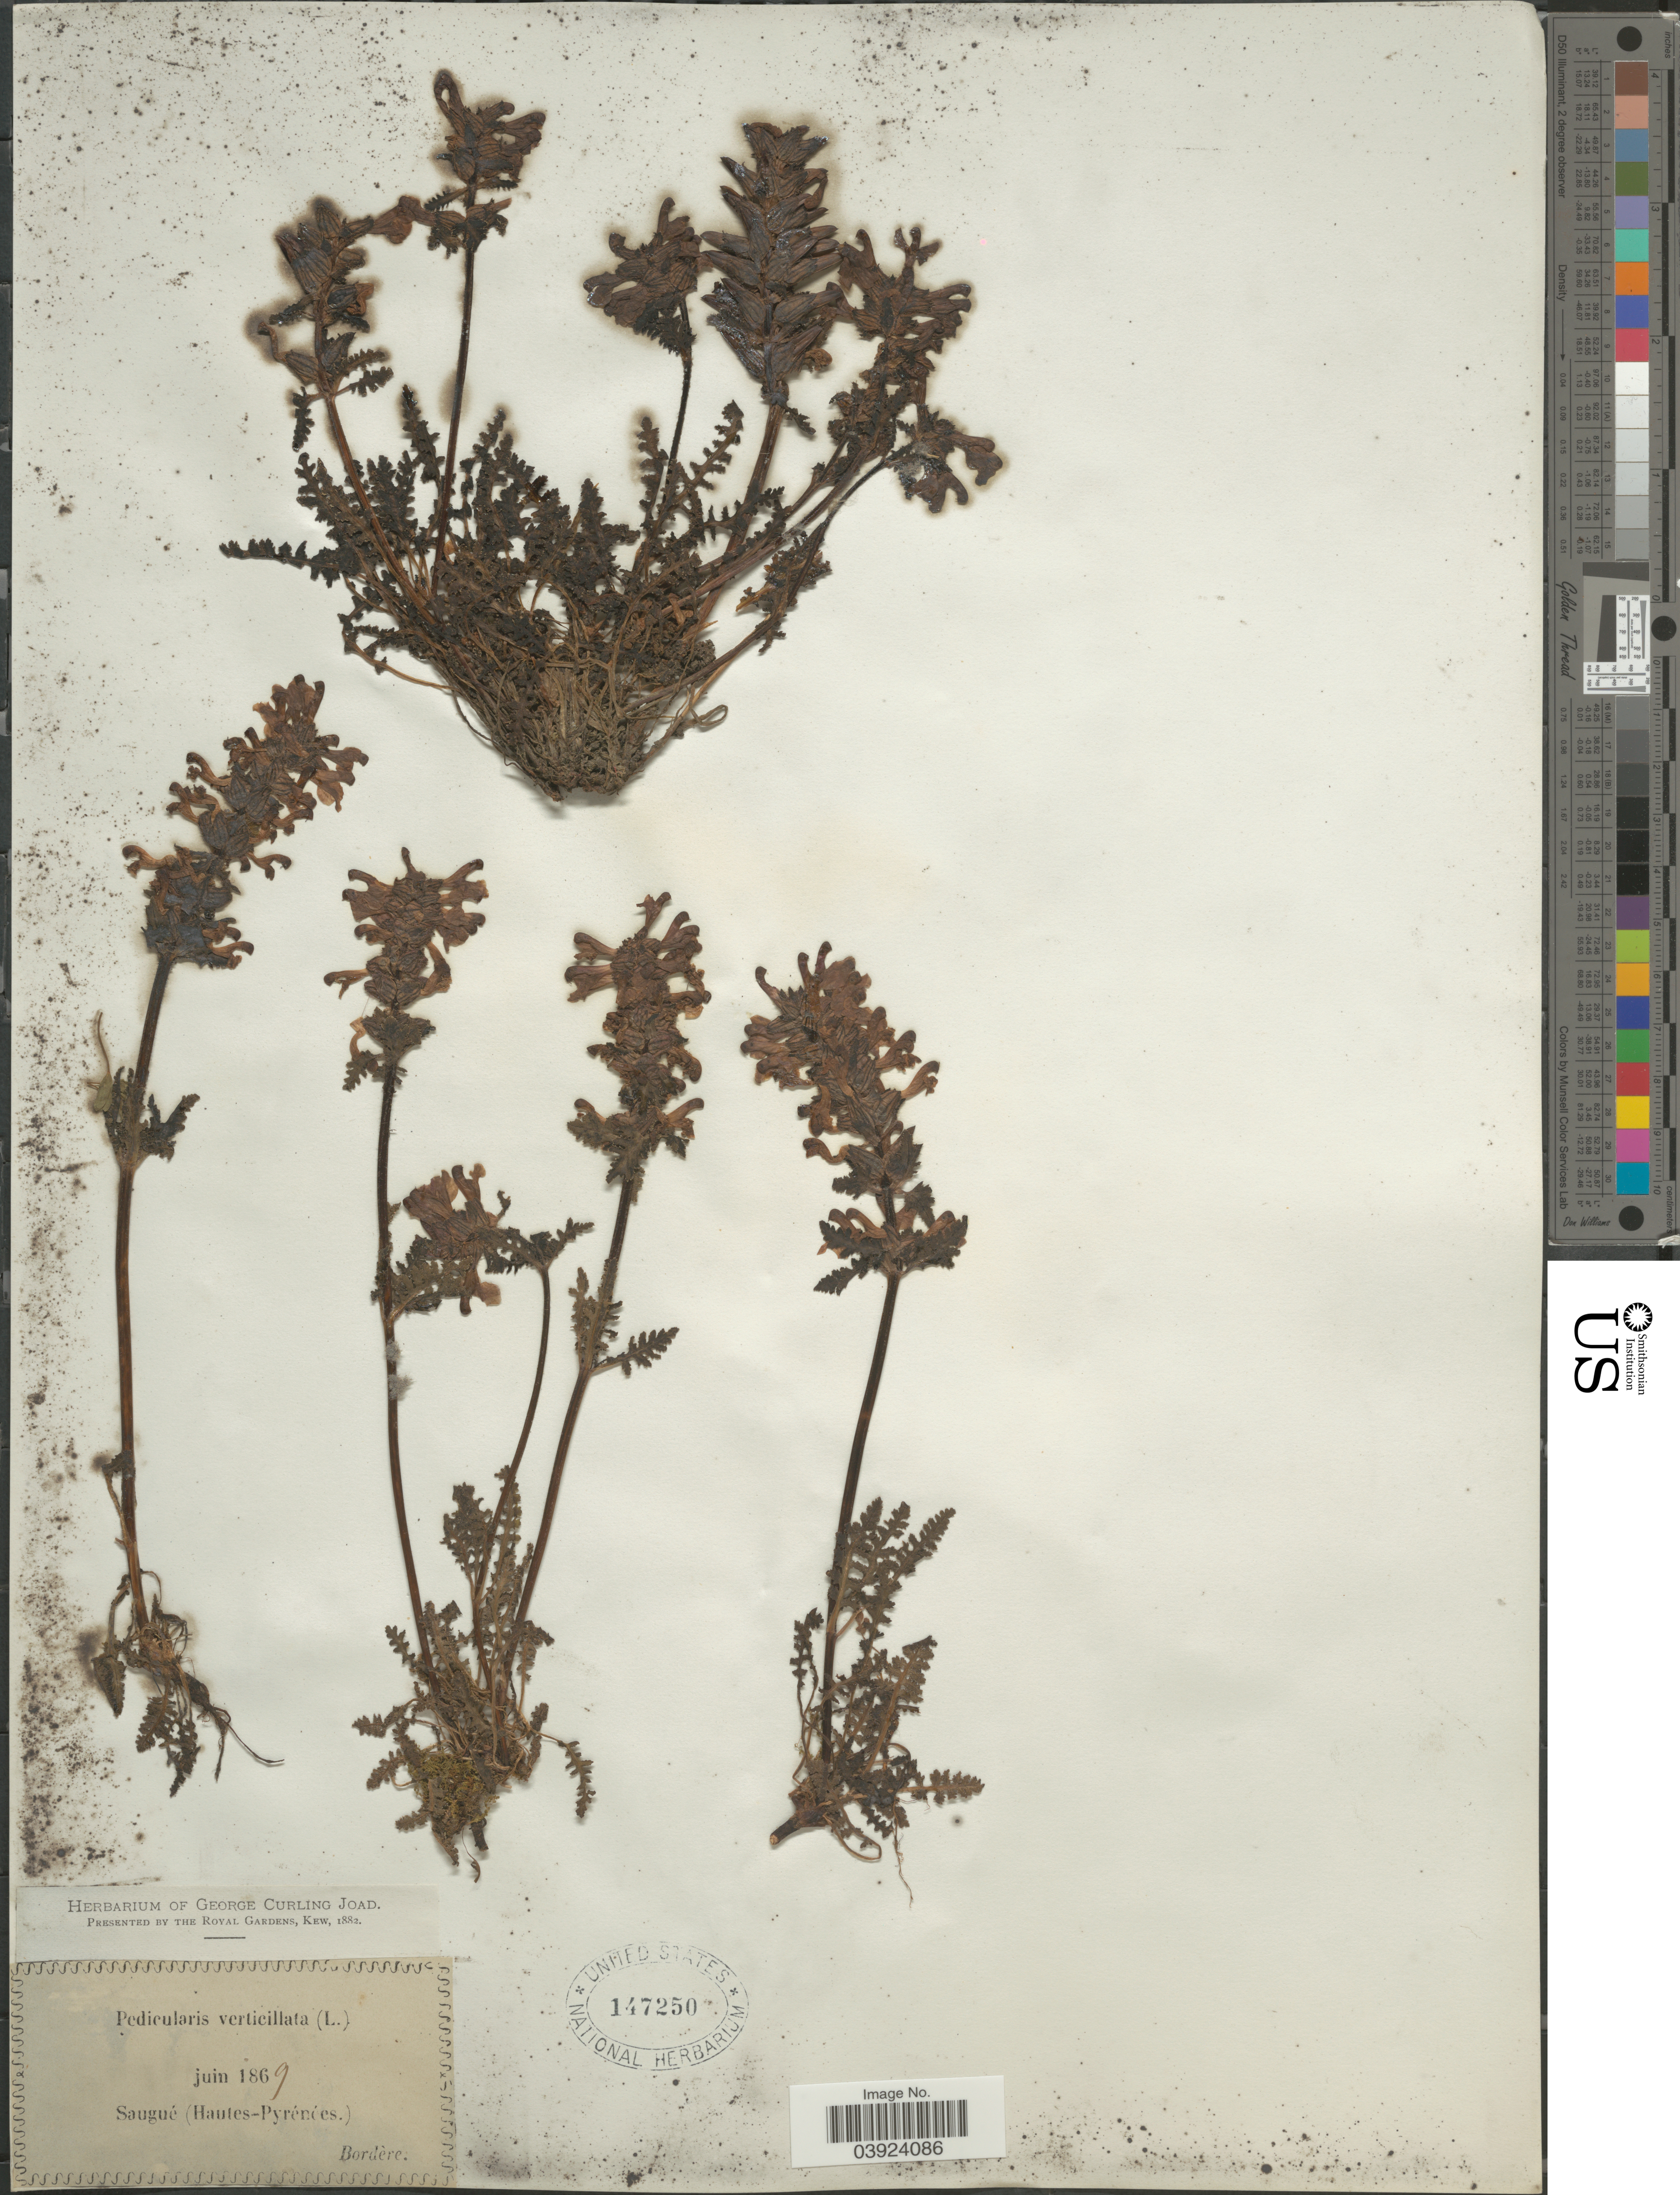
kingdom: Plantae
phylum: Tracheophyta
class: Magnoliopsida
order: Lamiales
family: Orobanchaceae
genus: Pedicularis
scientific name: Pedicularis verticillata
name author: L.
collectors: -. Bordère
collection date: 1869-06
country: France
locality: Saugué (Hautes- Pyrénées).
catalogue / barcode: US 147250